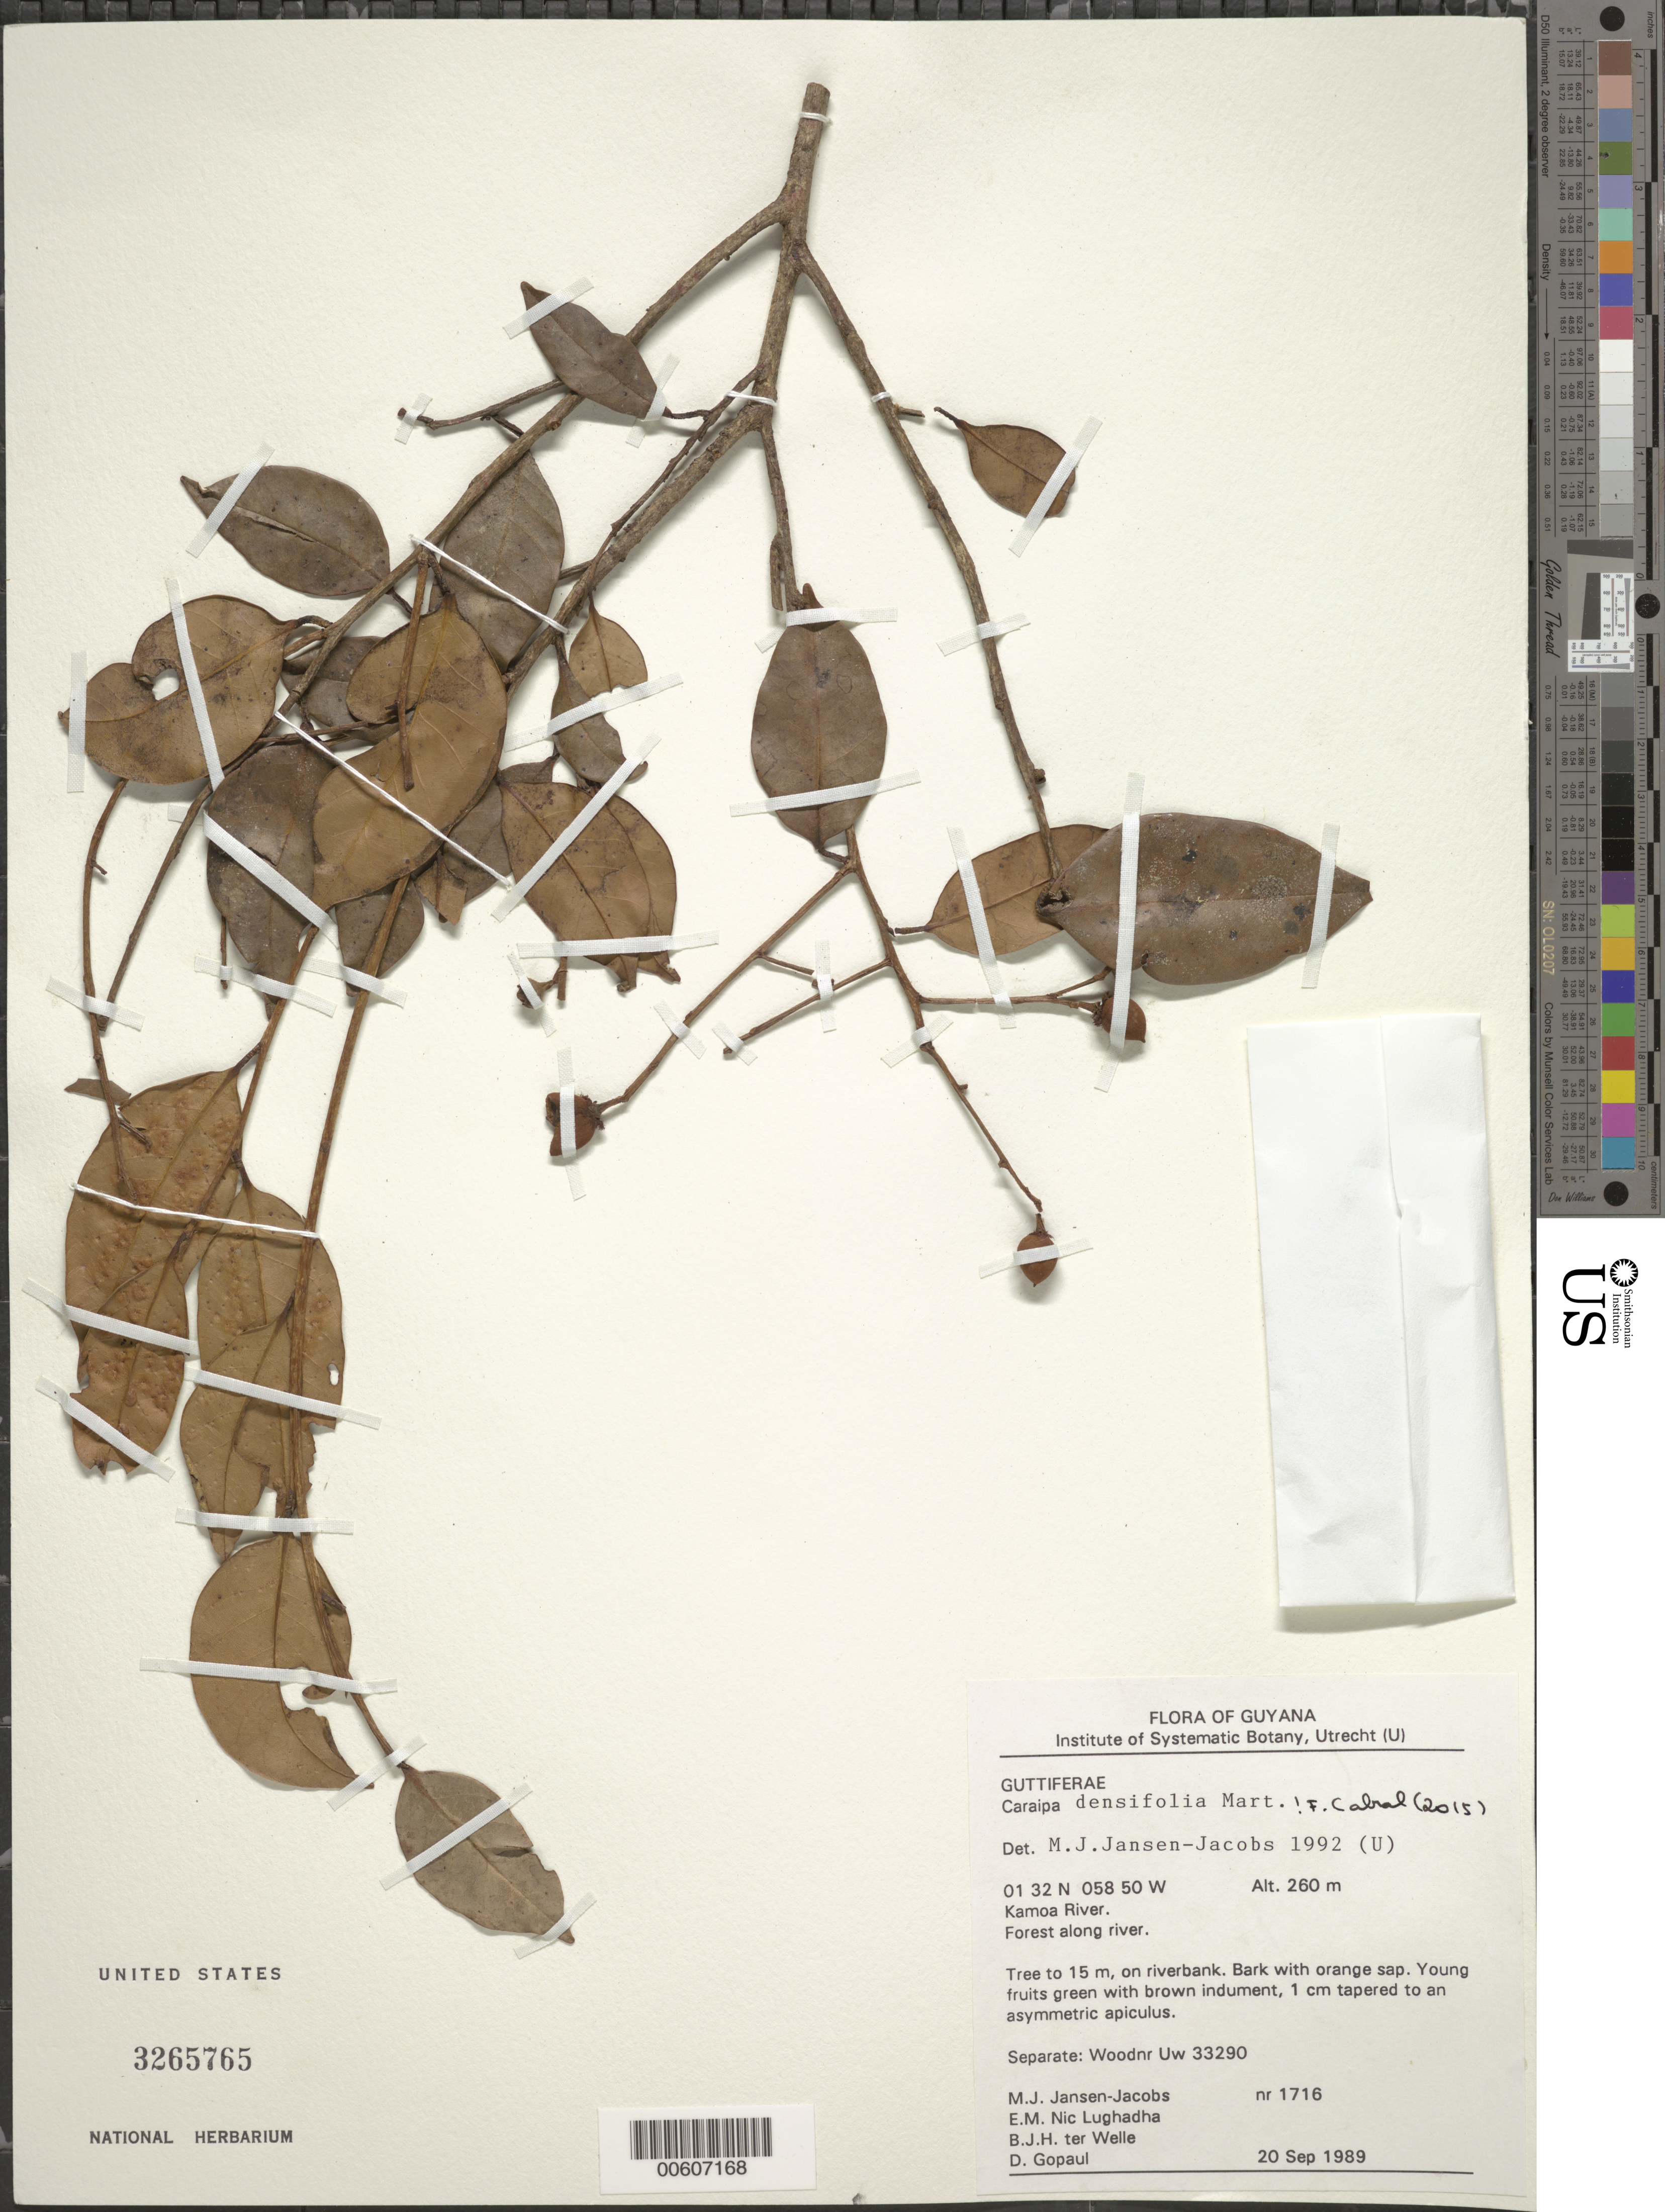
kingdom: Plantae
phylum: Tracheophyta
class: Magnoliopsida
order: Malpighiales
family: Calophyllaceae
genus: Caraipa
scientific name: Caraipa densifolia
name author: Mart.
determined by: Vásquez, Roberto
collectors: M. J. Jansen-Jacobs, E. Nic Lughadha, B. Welle & D. Gopaul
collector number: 1716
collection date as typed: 20-Sep-89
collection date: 1989-09-20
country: Guyana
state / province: U. Takutu-U. Essequibo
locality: Kamoa River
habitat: Forest along river; on riverbank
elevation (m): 260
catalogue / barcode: US 3265765